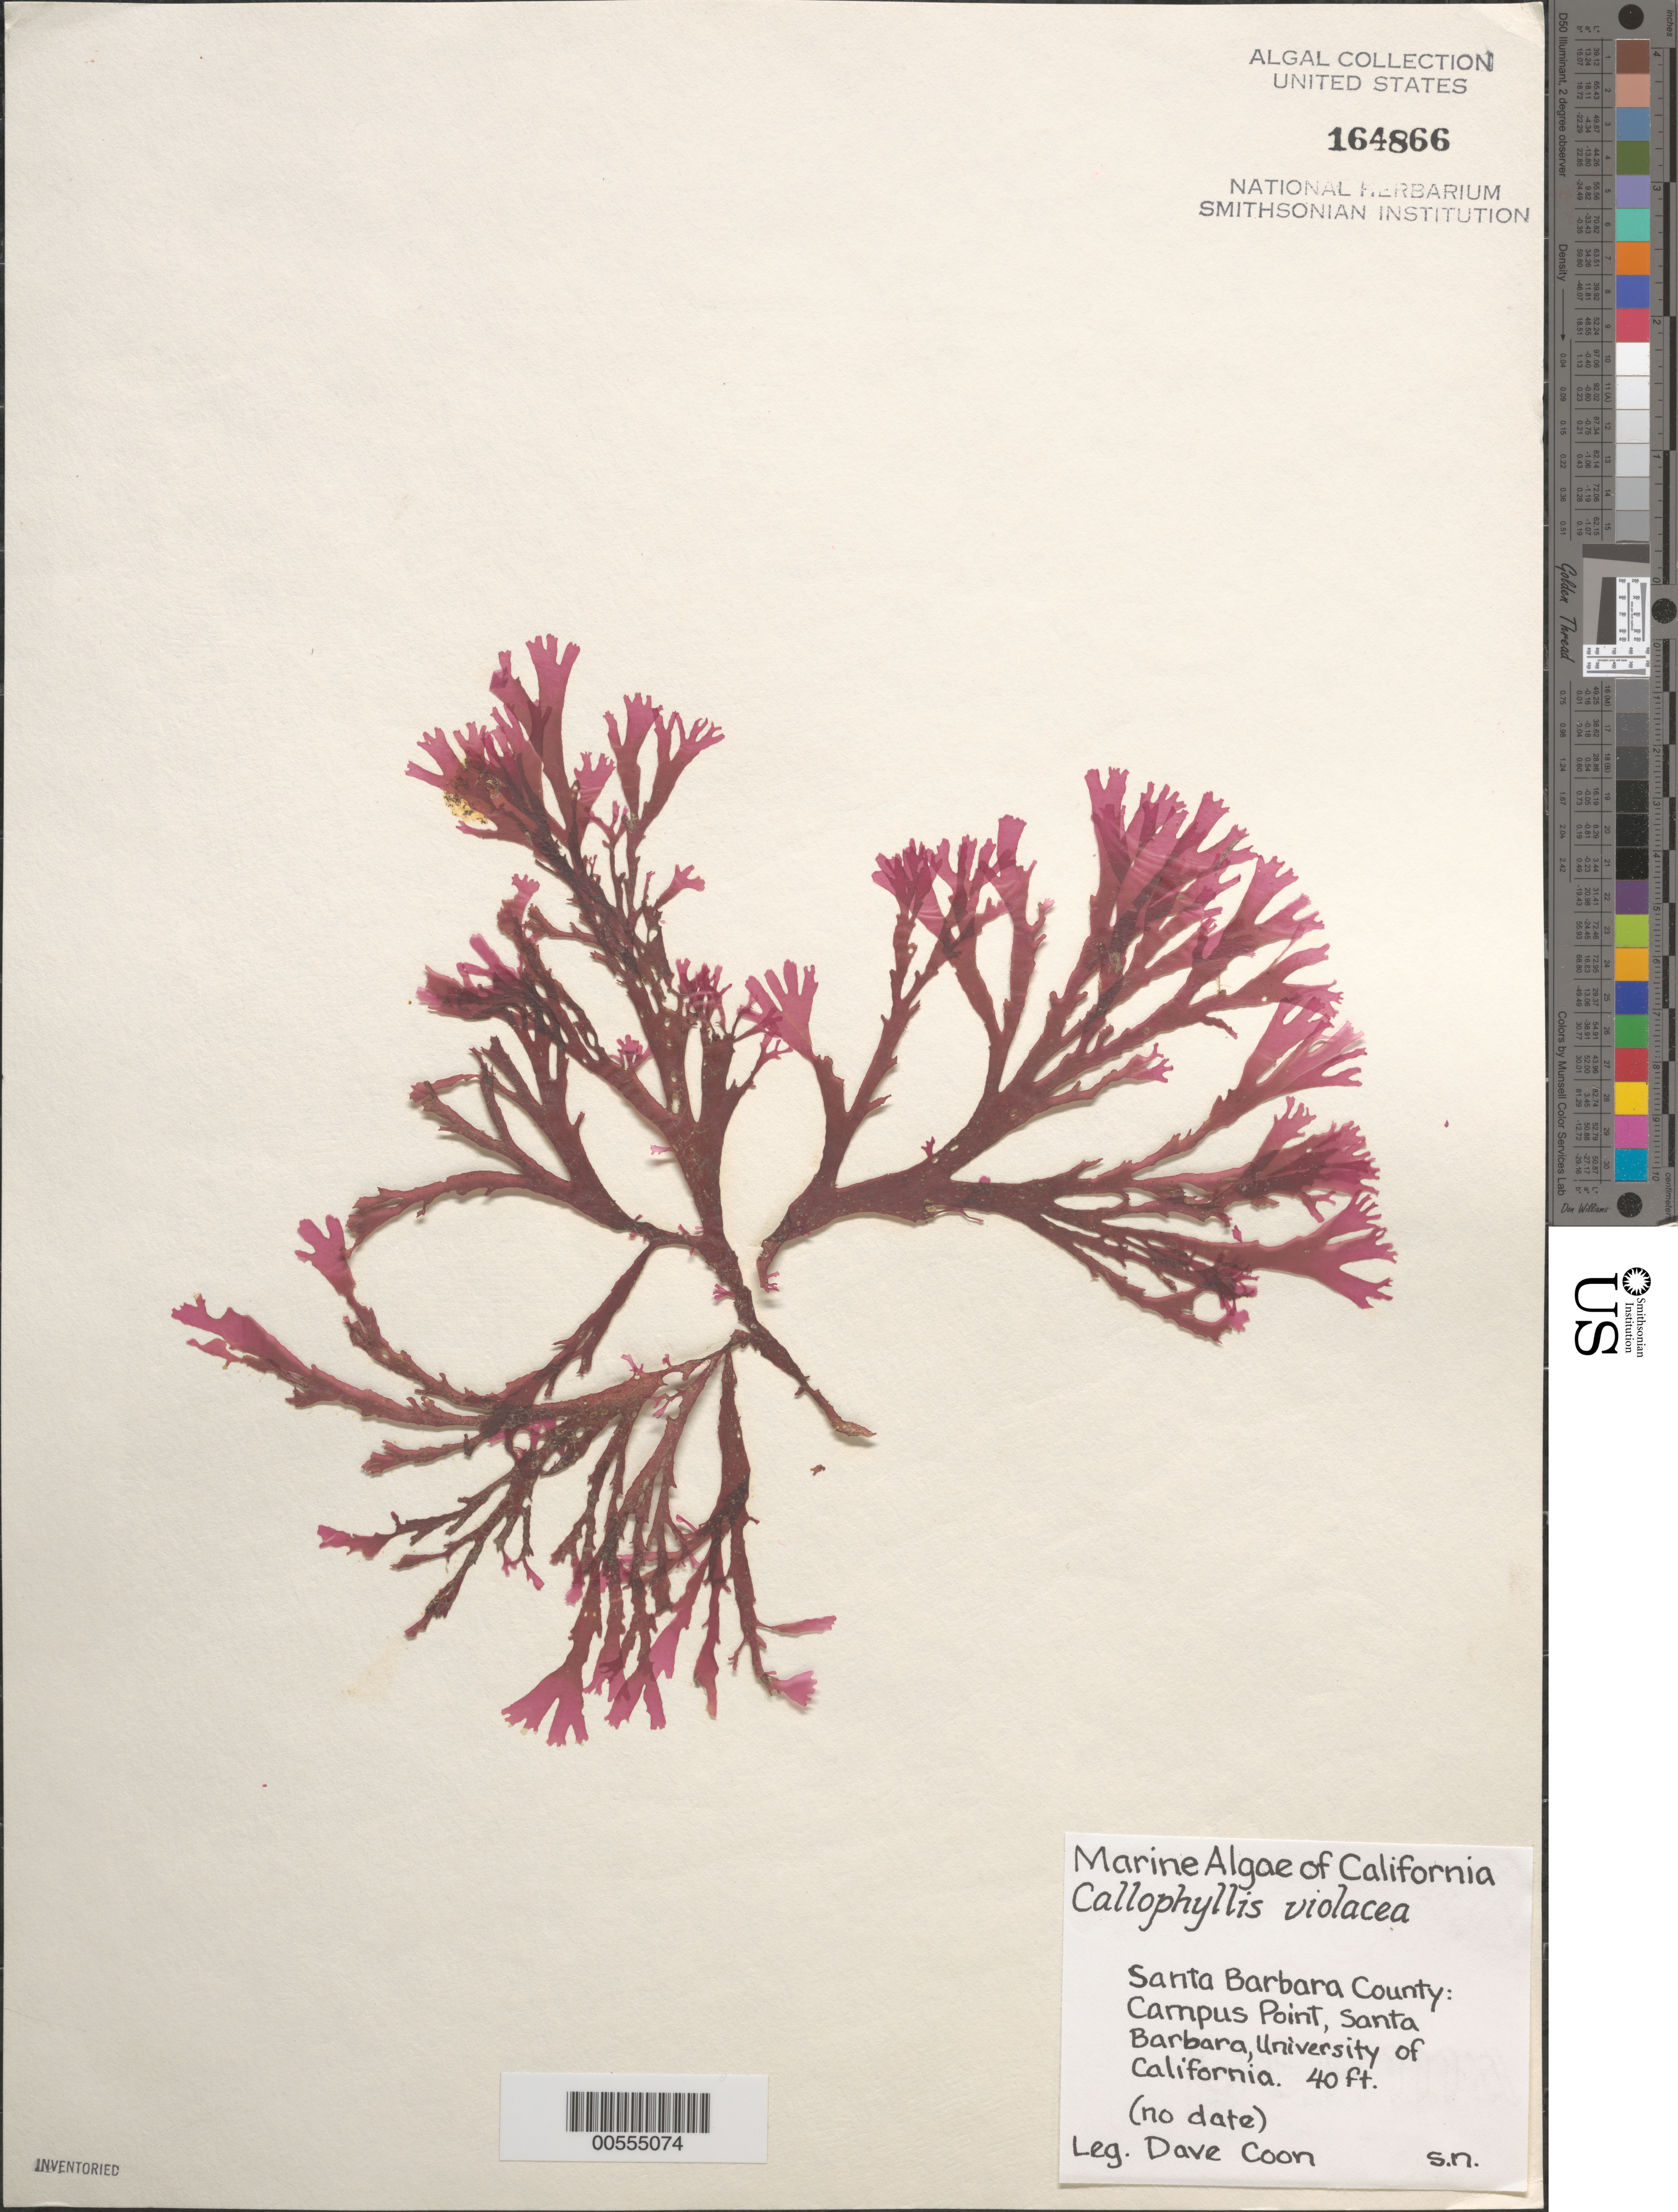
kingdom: Plantae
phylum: Rhodophyta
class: Florideophyceae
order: Gigartinales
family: Kallymeniaceae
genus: Callophyllis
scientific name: Callophyllis violacea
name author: J. Agardh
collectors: D. Coon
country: United States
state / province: California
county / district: Santa Barbara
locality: Campus Point, Santa Barbara, University of California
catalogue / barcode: US 164866